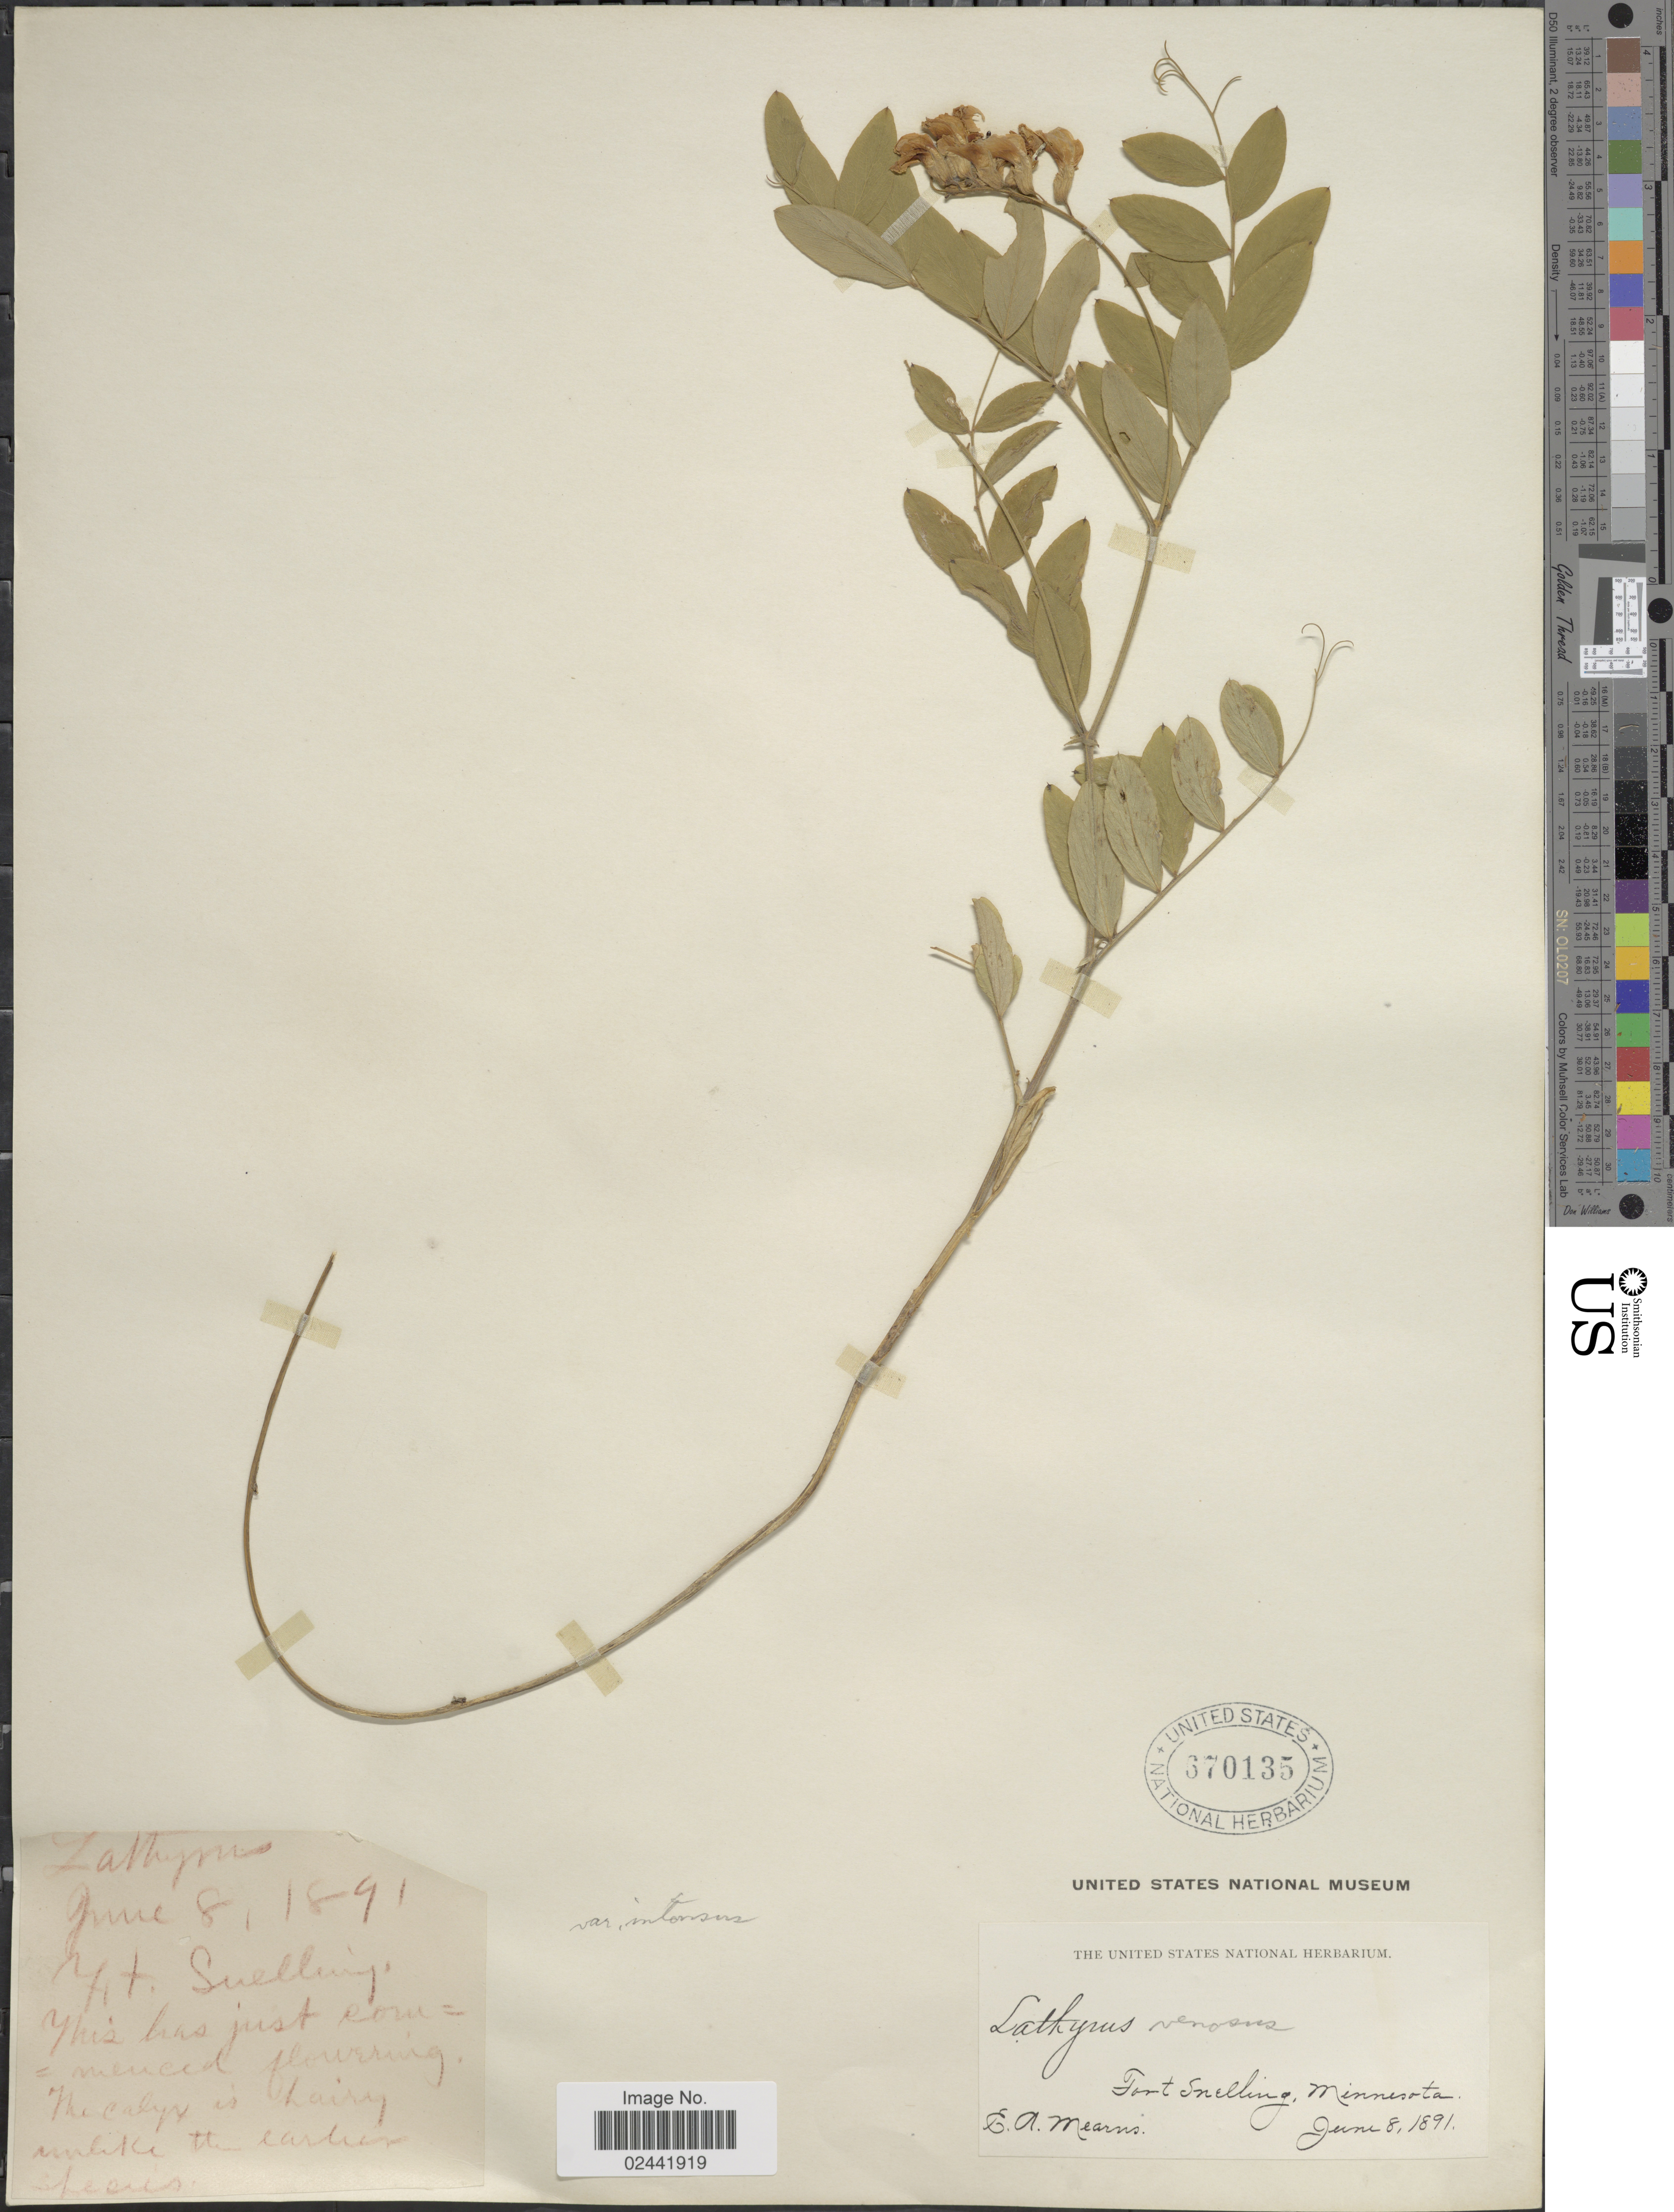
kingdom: Plantae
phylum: Tracheophyta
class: Magnoliopsida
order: Fabales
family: Fabaceae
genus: Lathyrus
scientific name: Lathyrus venosus var. intonsus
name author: Butters & H. St. John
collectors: E. A. Mearns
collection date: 1891-06-08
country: United States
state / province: Minnesota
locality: Fort Snelling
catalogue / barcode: US 670135